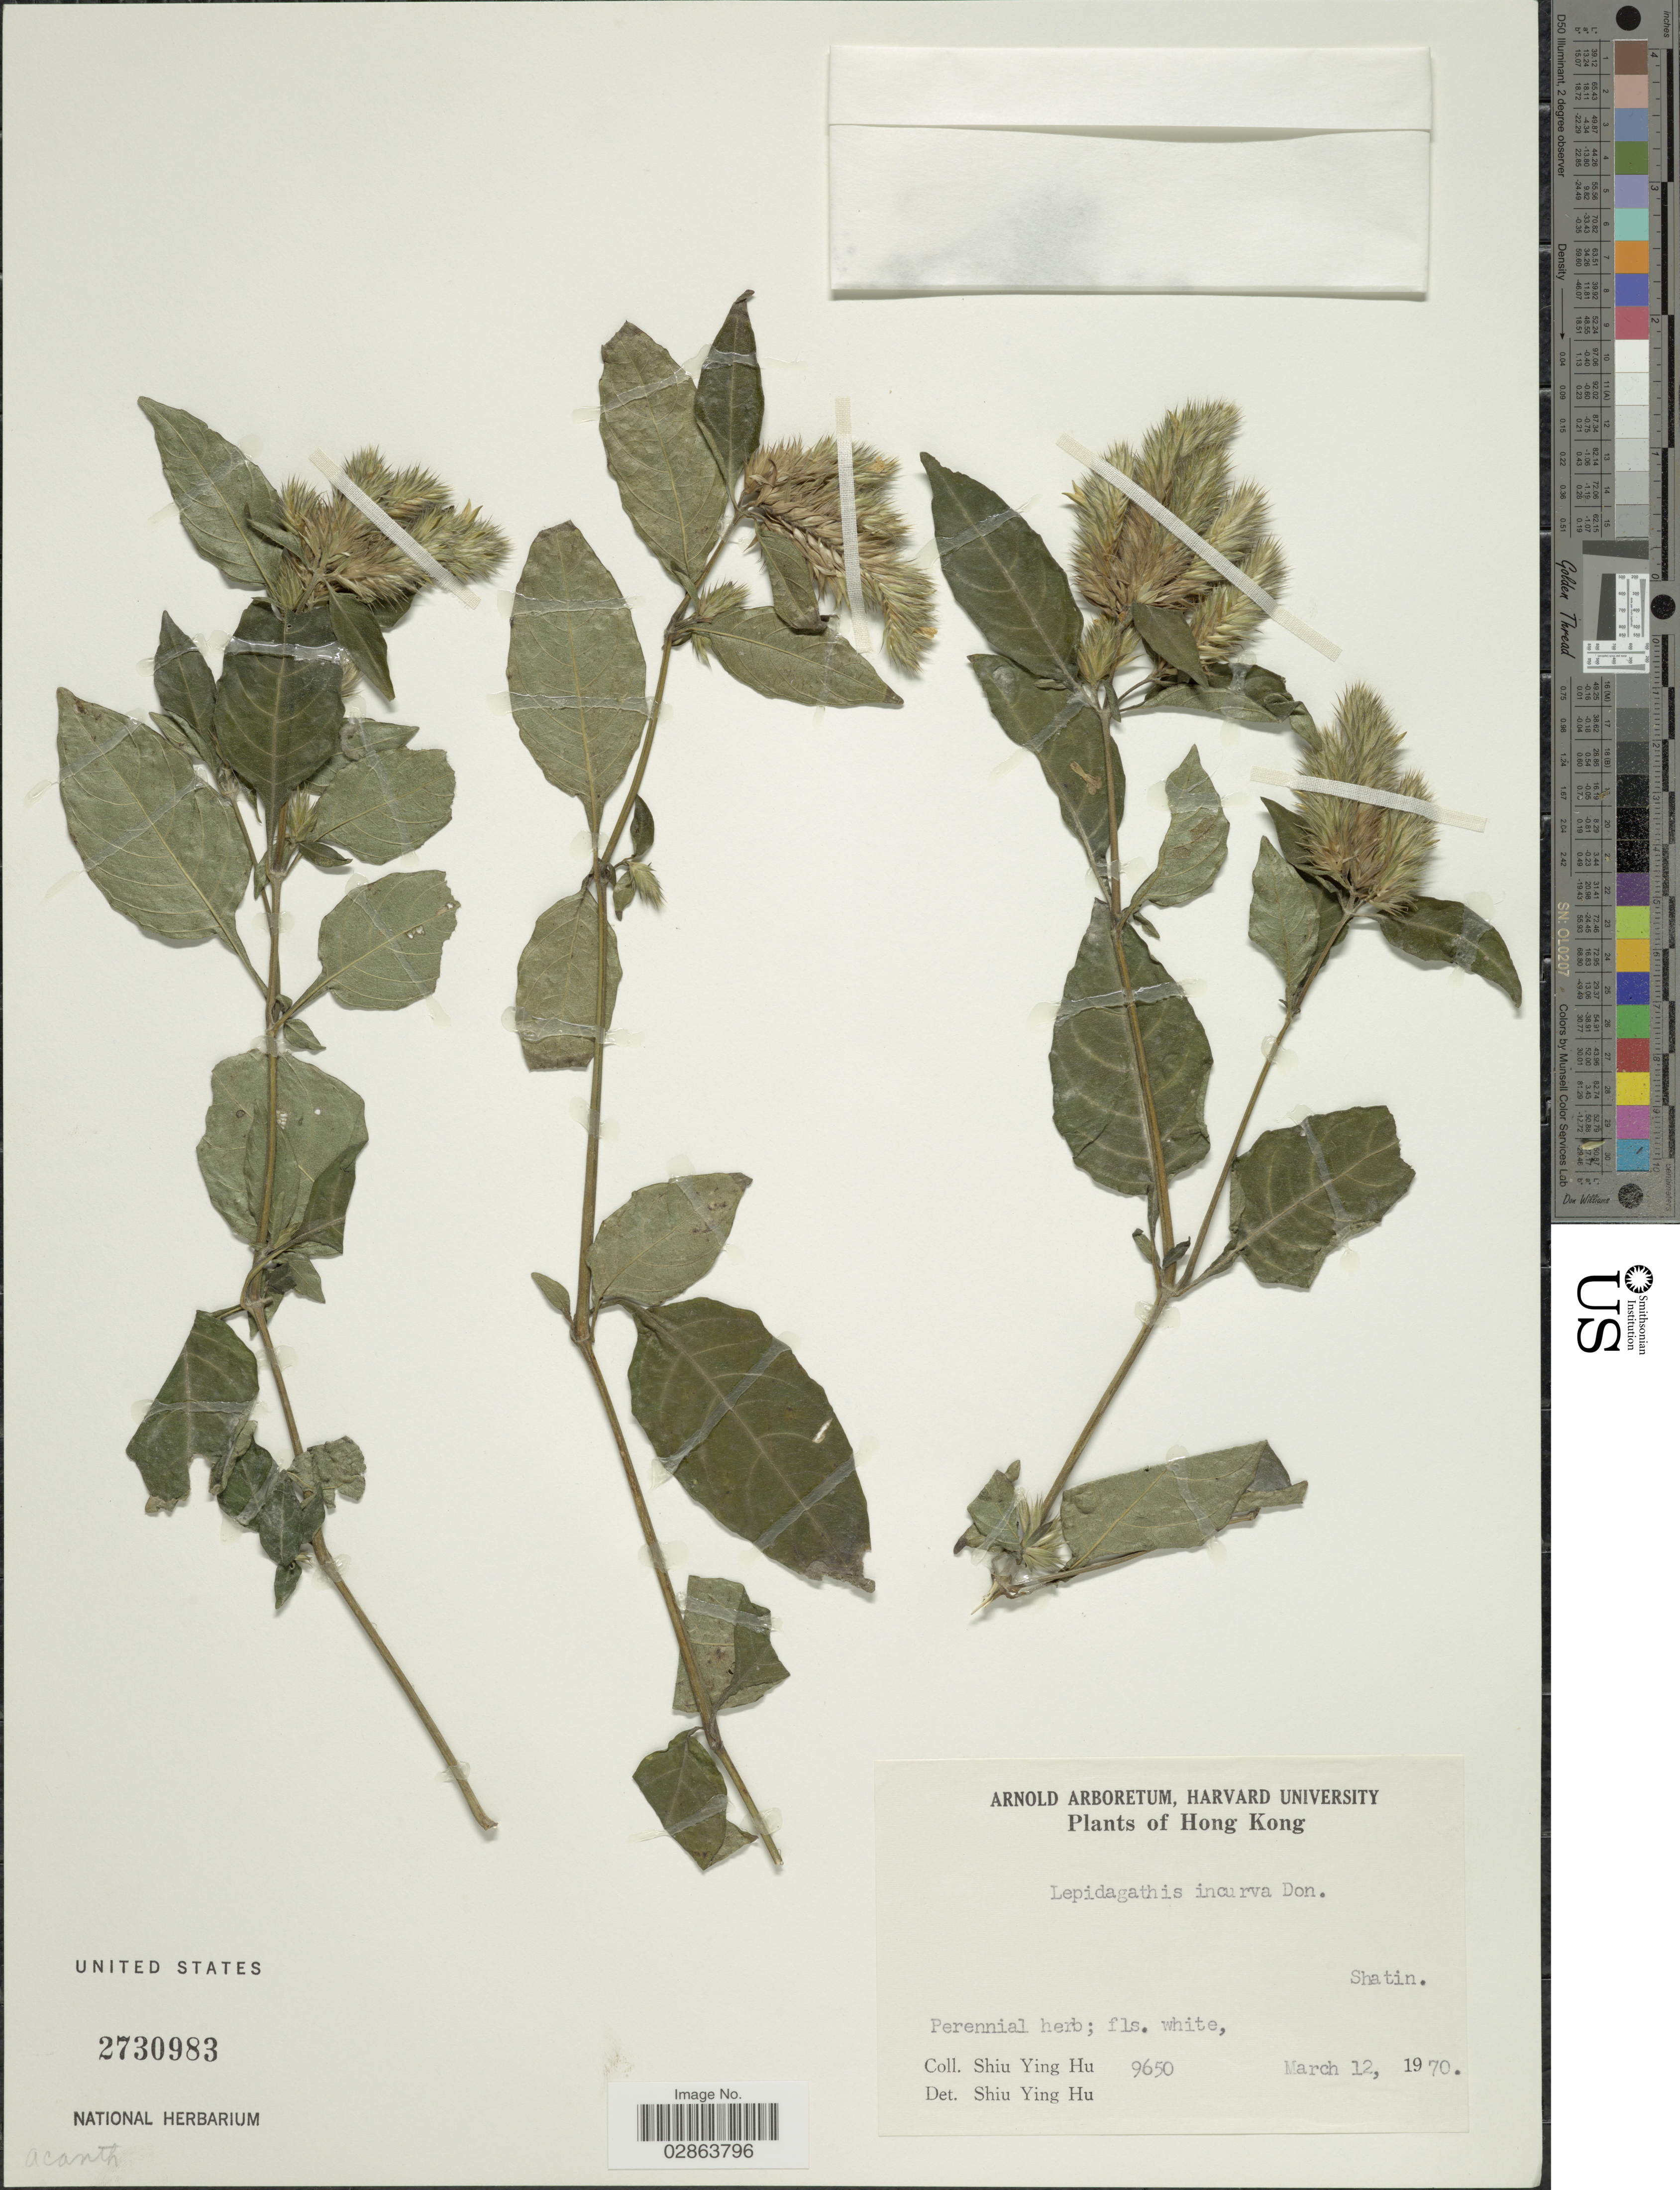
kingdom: Plantae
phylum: Tracheophyta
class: Magnoliopsida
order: Lamiales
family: Acanthaceae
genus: Lepidagathis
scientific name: Lepidagathis incurva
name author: Buch.-Ham. ex D. Don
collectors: S. Y. Hu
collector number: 9650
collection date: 1970-03-12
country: China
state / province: Hong Kong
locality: Shatin.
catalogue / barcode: US 2730983